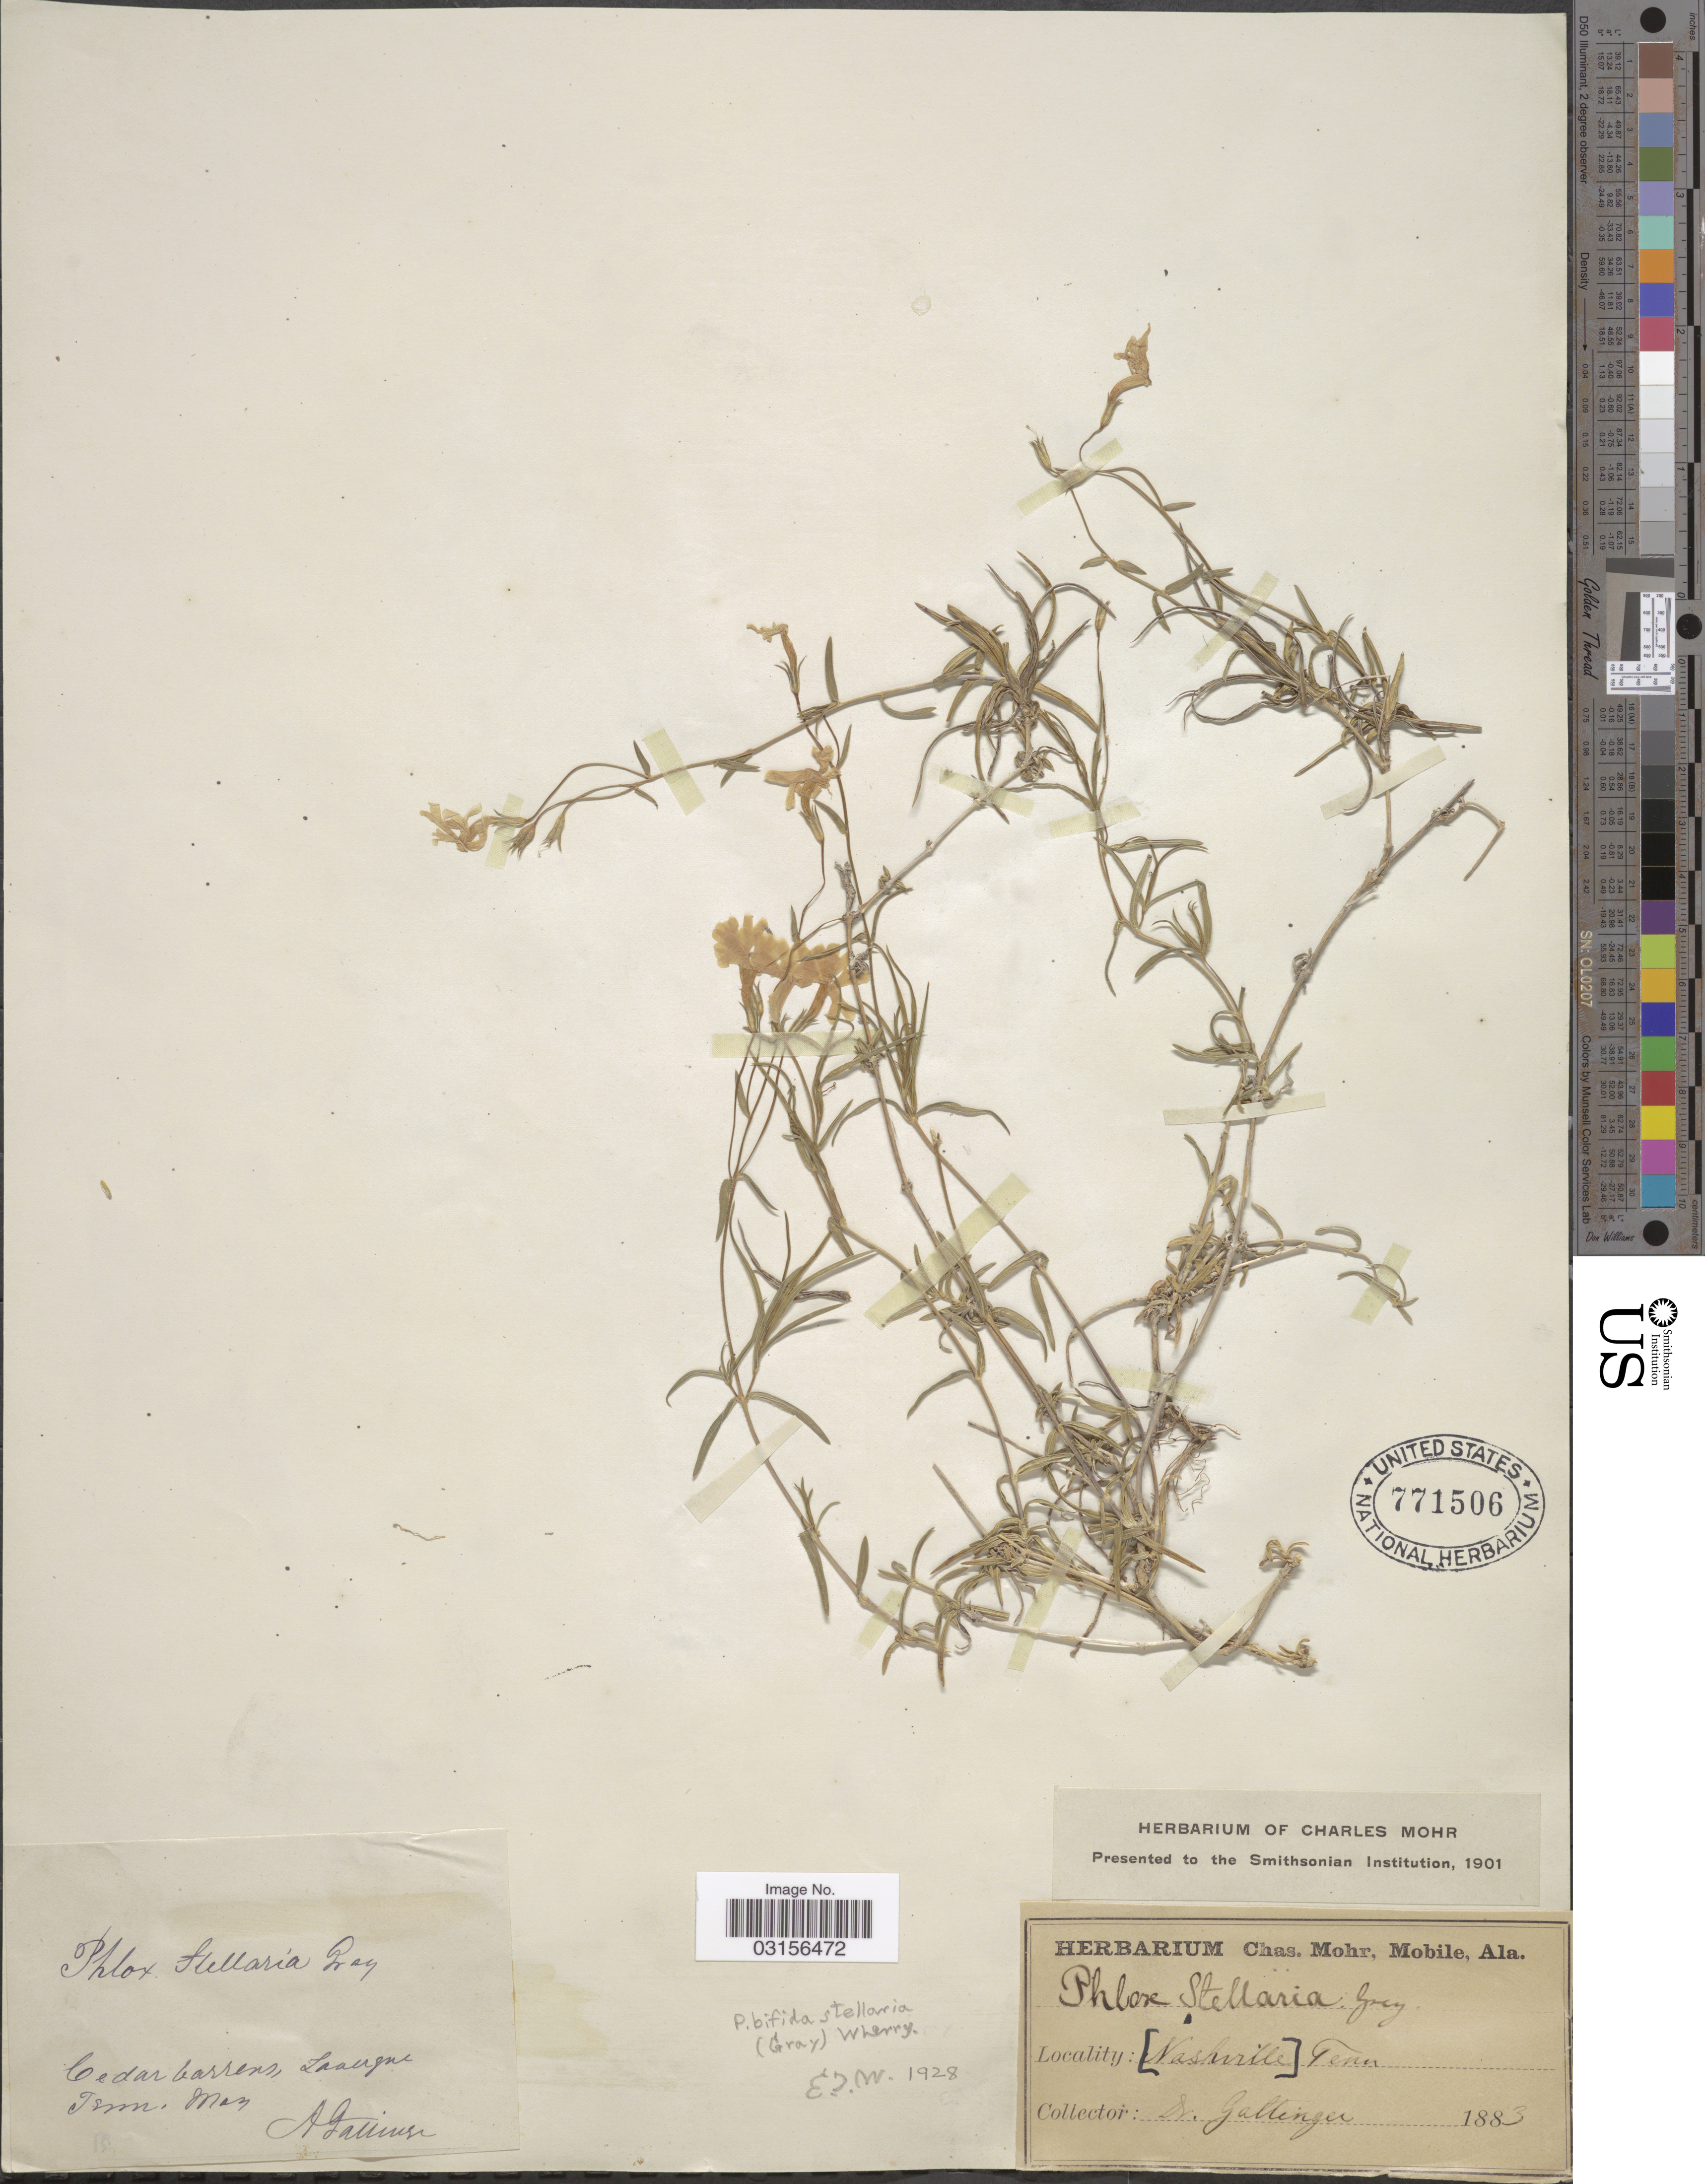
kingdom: Plantae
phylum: Tracheophyta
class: Magnoliopsida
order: Ericales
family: Polemoniaceae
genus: Phlox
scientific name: Phlox bifida subsp. stellaria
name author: (A. Gray) Wherry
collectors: A. Gattinger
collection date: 1883-05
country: United States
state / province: Tennessee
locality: Nashville Tenn. Cedar barrens, Lavergne.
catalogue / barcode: US 771506